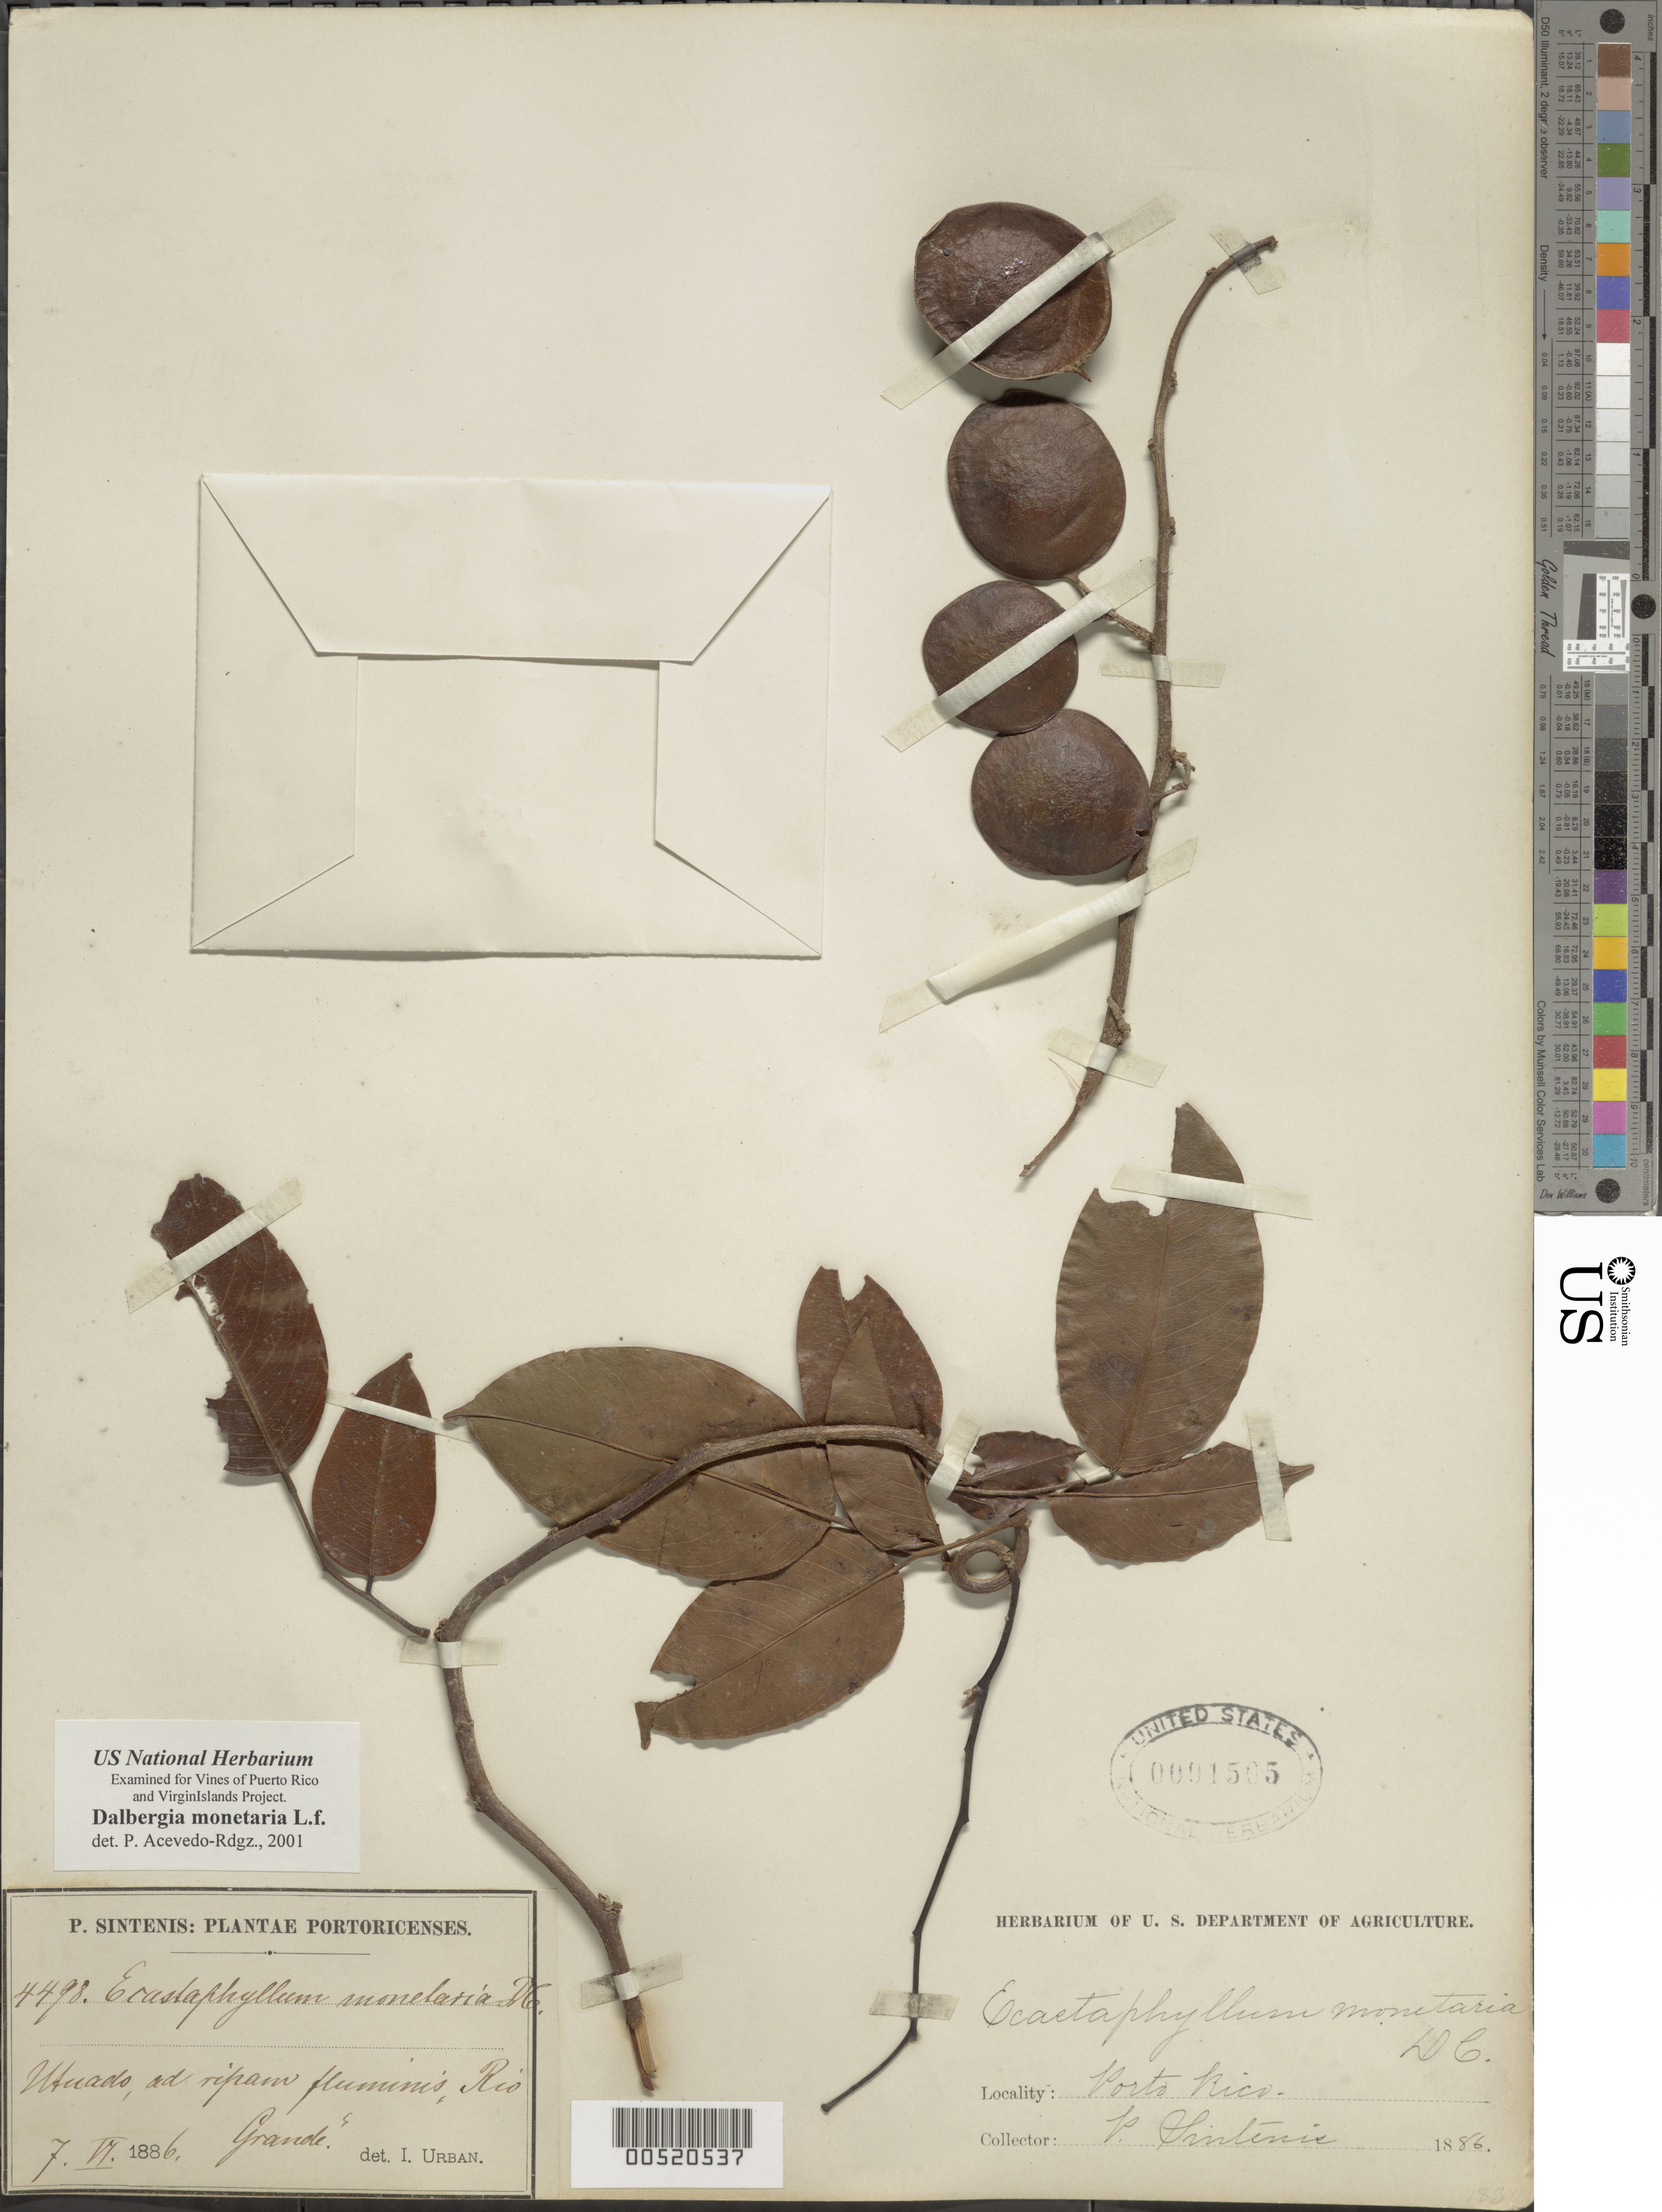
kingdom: Plantae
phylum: Tracheophyta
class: Magnoliopsida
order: Fabales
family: Fabaceae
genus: Dalbergia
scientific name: Dalbergia monetaria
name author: L. f.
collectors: P. Sintenis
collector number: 4498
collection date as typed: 07 Jun 1886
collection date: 1886-06-07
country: Puerto Rico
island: Greater Antilles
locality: Utuado ad ripam fluminisss, "Río Grande".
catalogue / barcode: US 91505